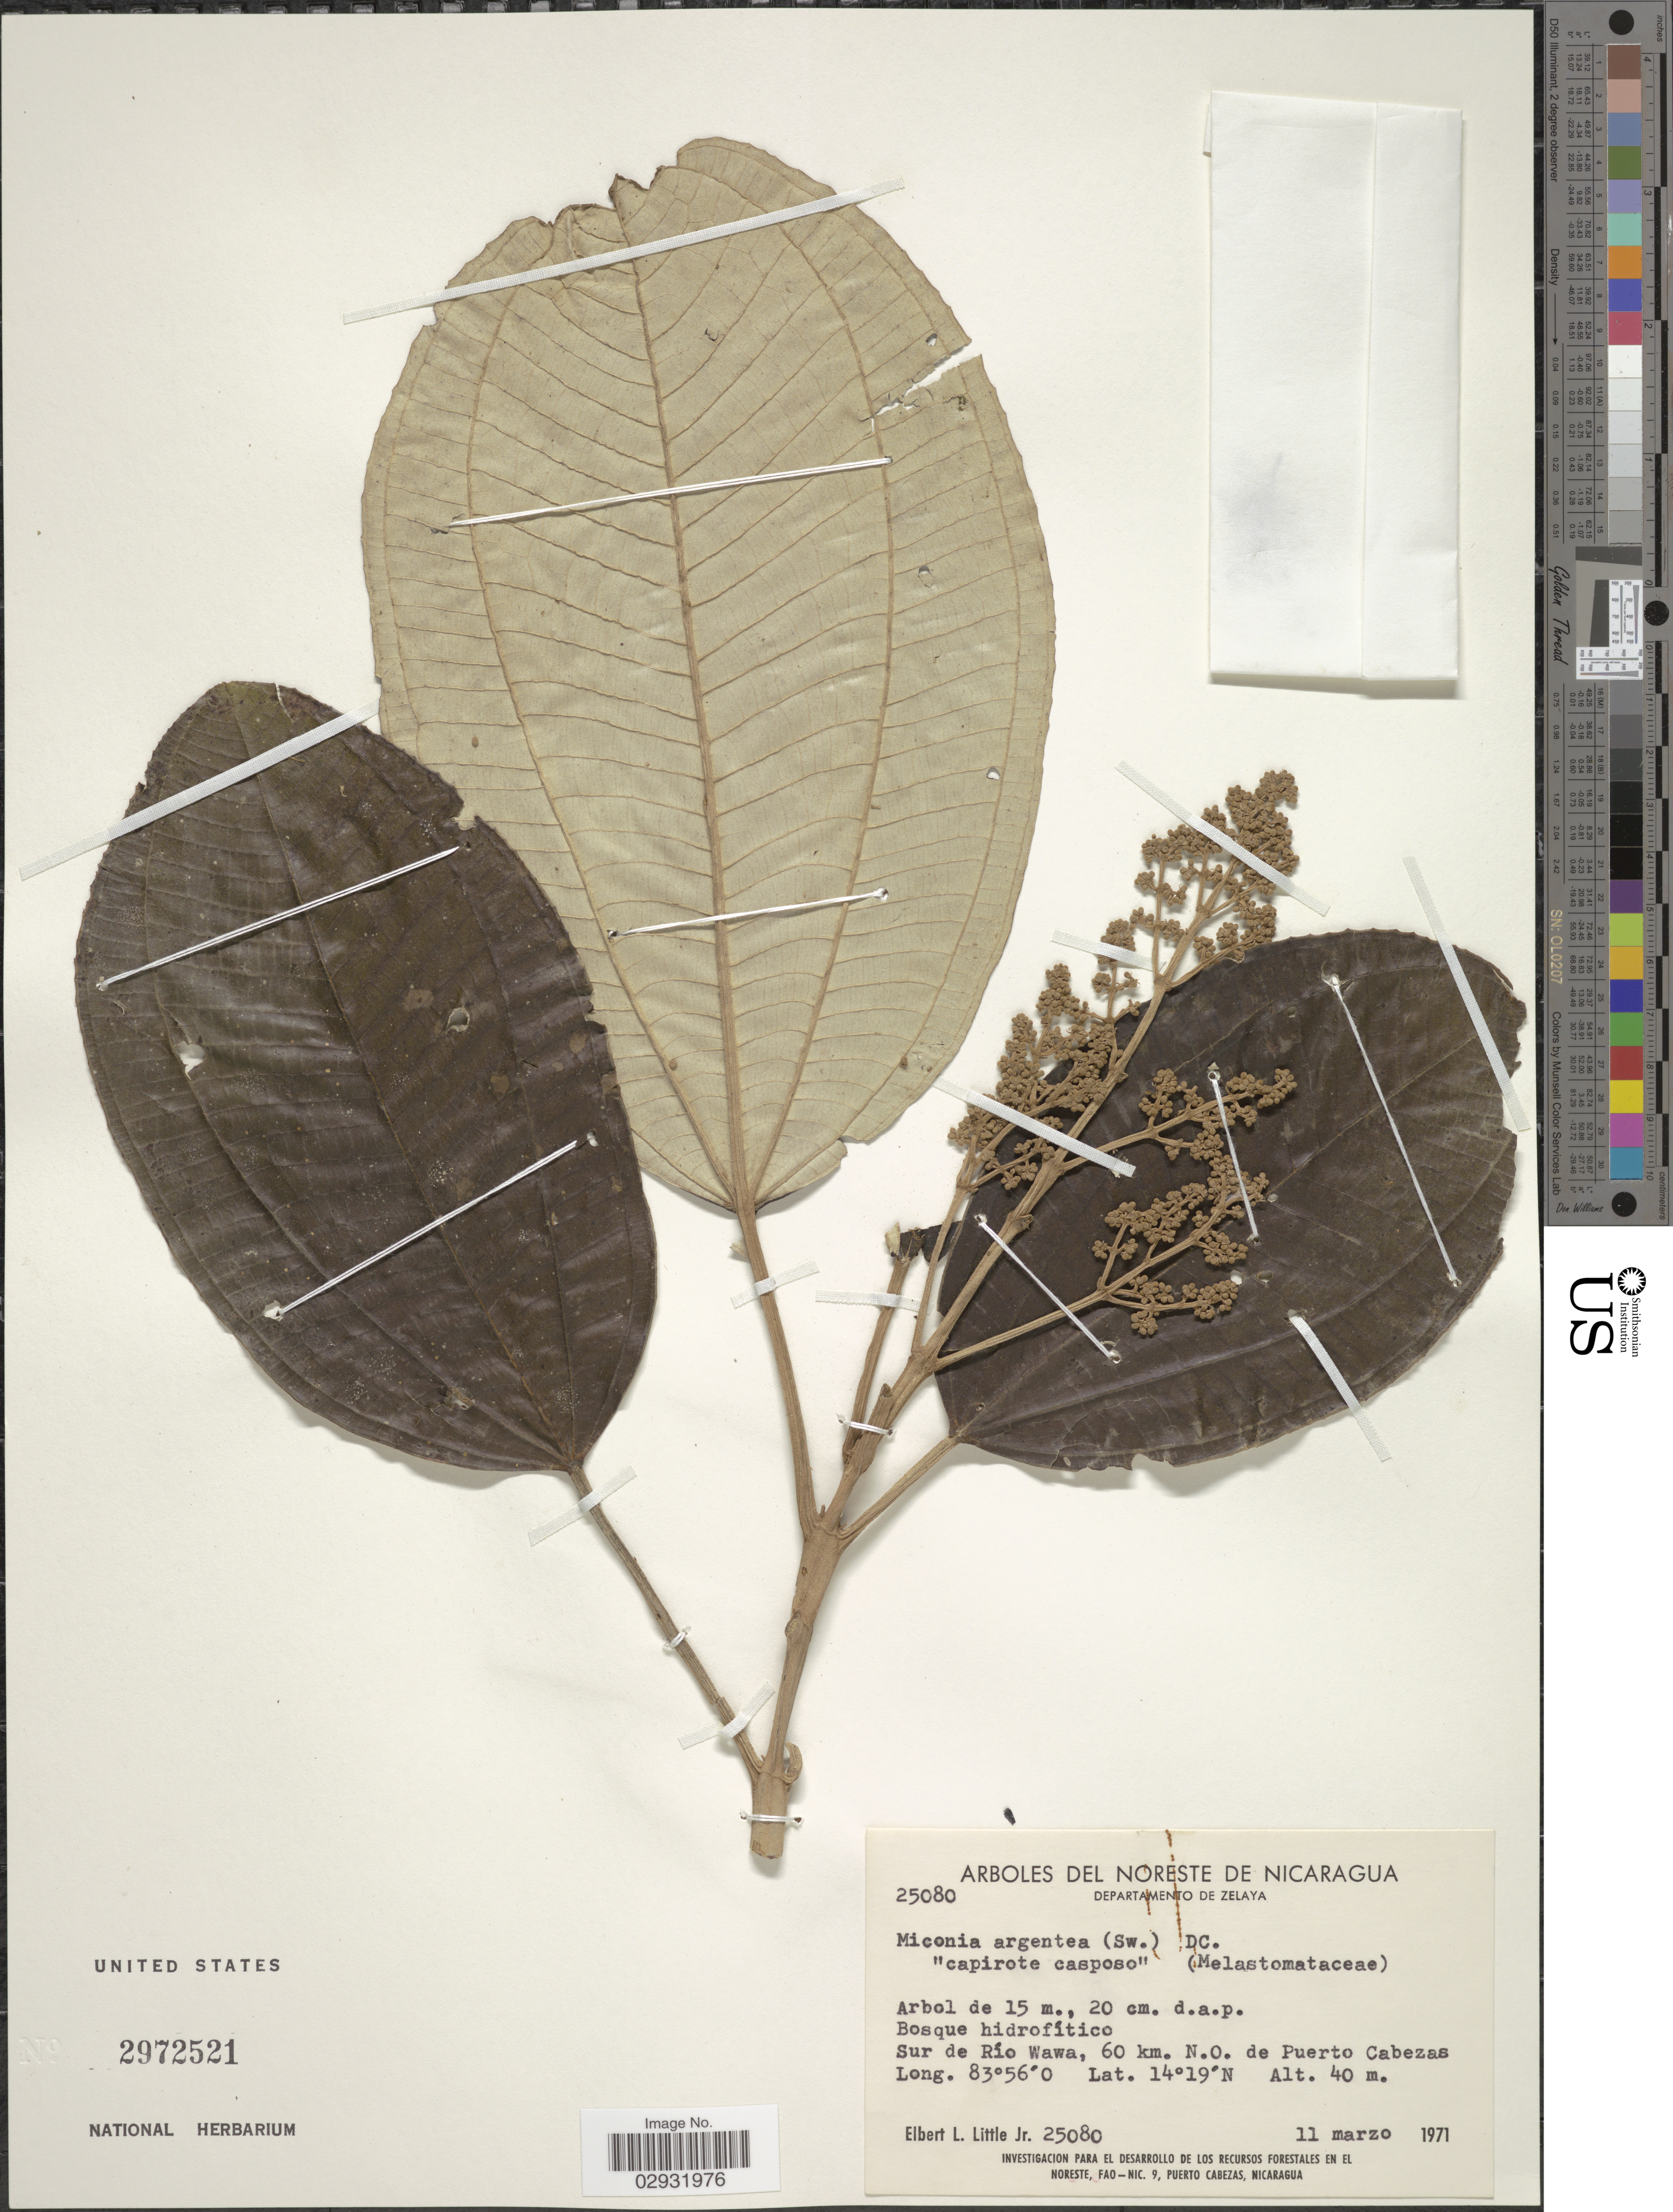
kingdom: Plantae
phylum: Tracheophyta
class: Magnoliopsida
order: Myrtales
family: Melastomataceae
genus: Miconia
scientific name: Miconia argentea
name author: (Sw.) DC.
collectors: E. L. Little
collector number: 25080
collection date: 1971-03-11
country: Nicaragua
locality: Noreste de Nicaragua, Departamento de Zelaya. Sur de Río Wawa, 60 km. N.O. de Puerto Cabezas.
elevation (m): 40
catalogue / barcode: US 2972521